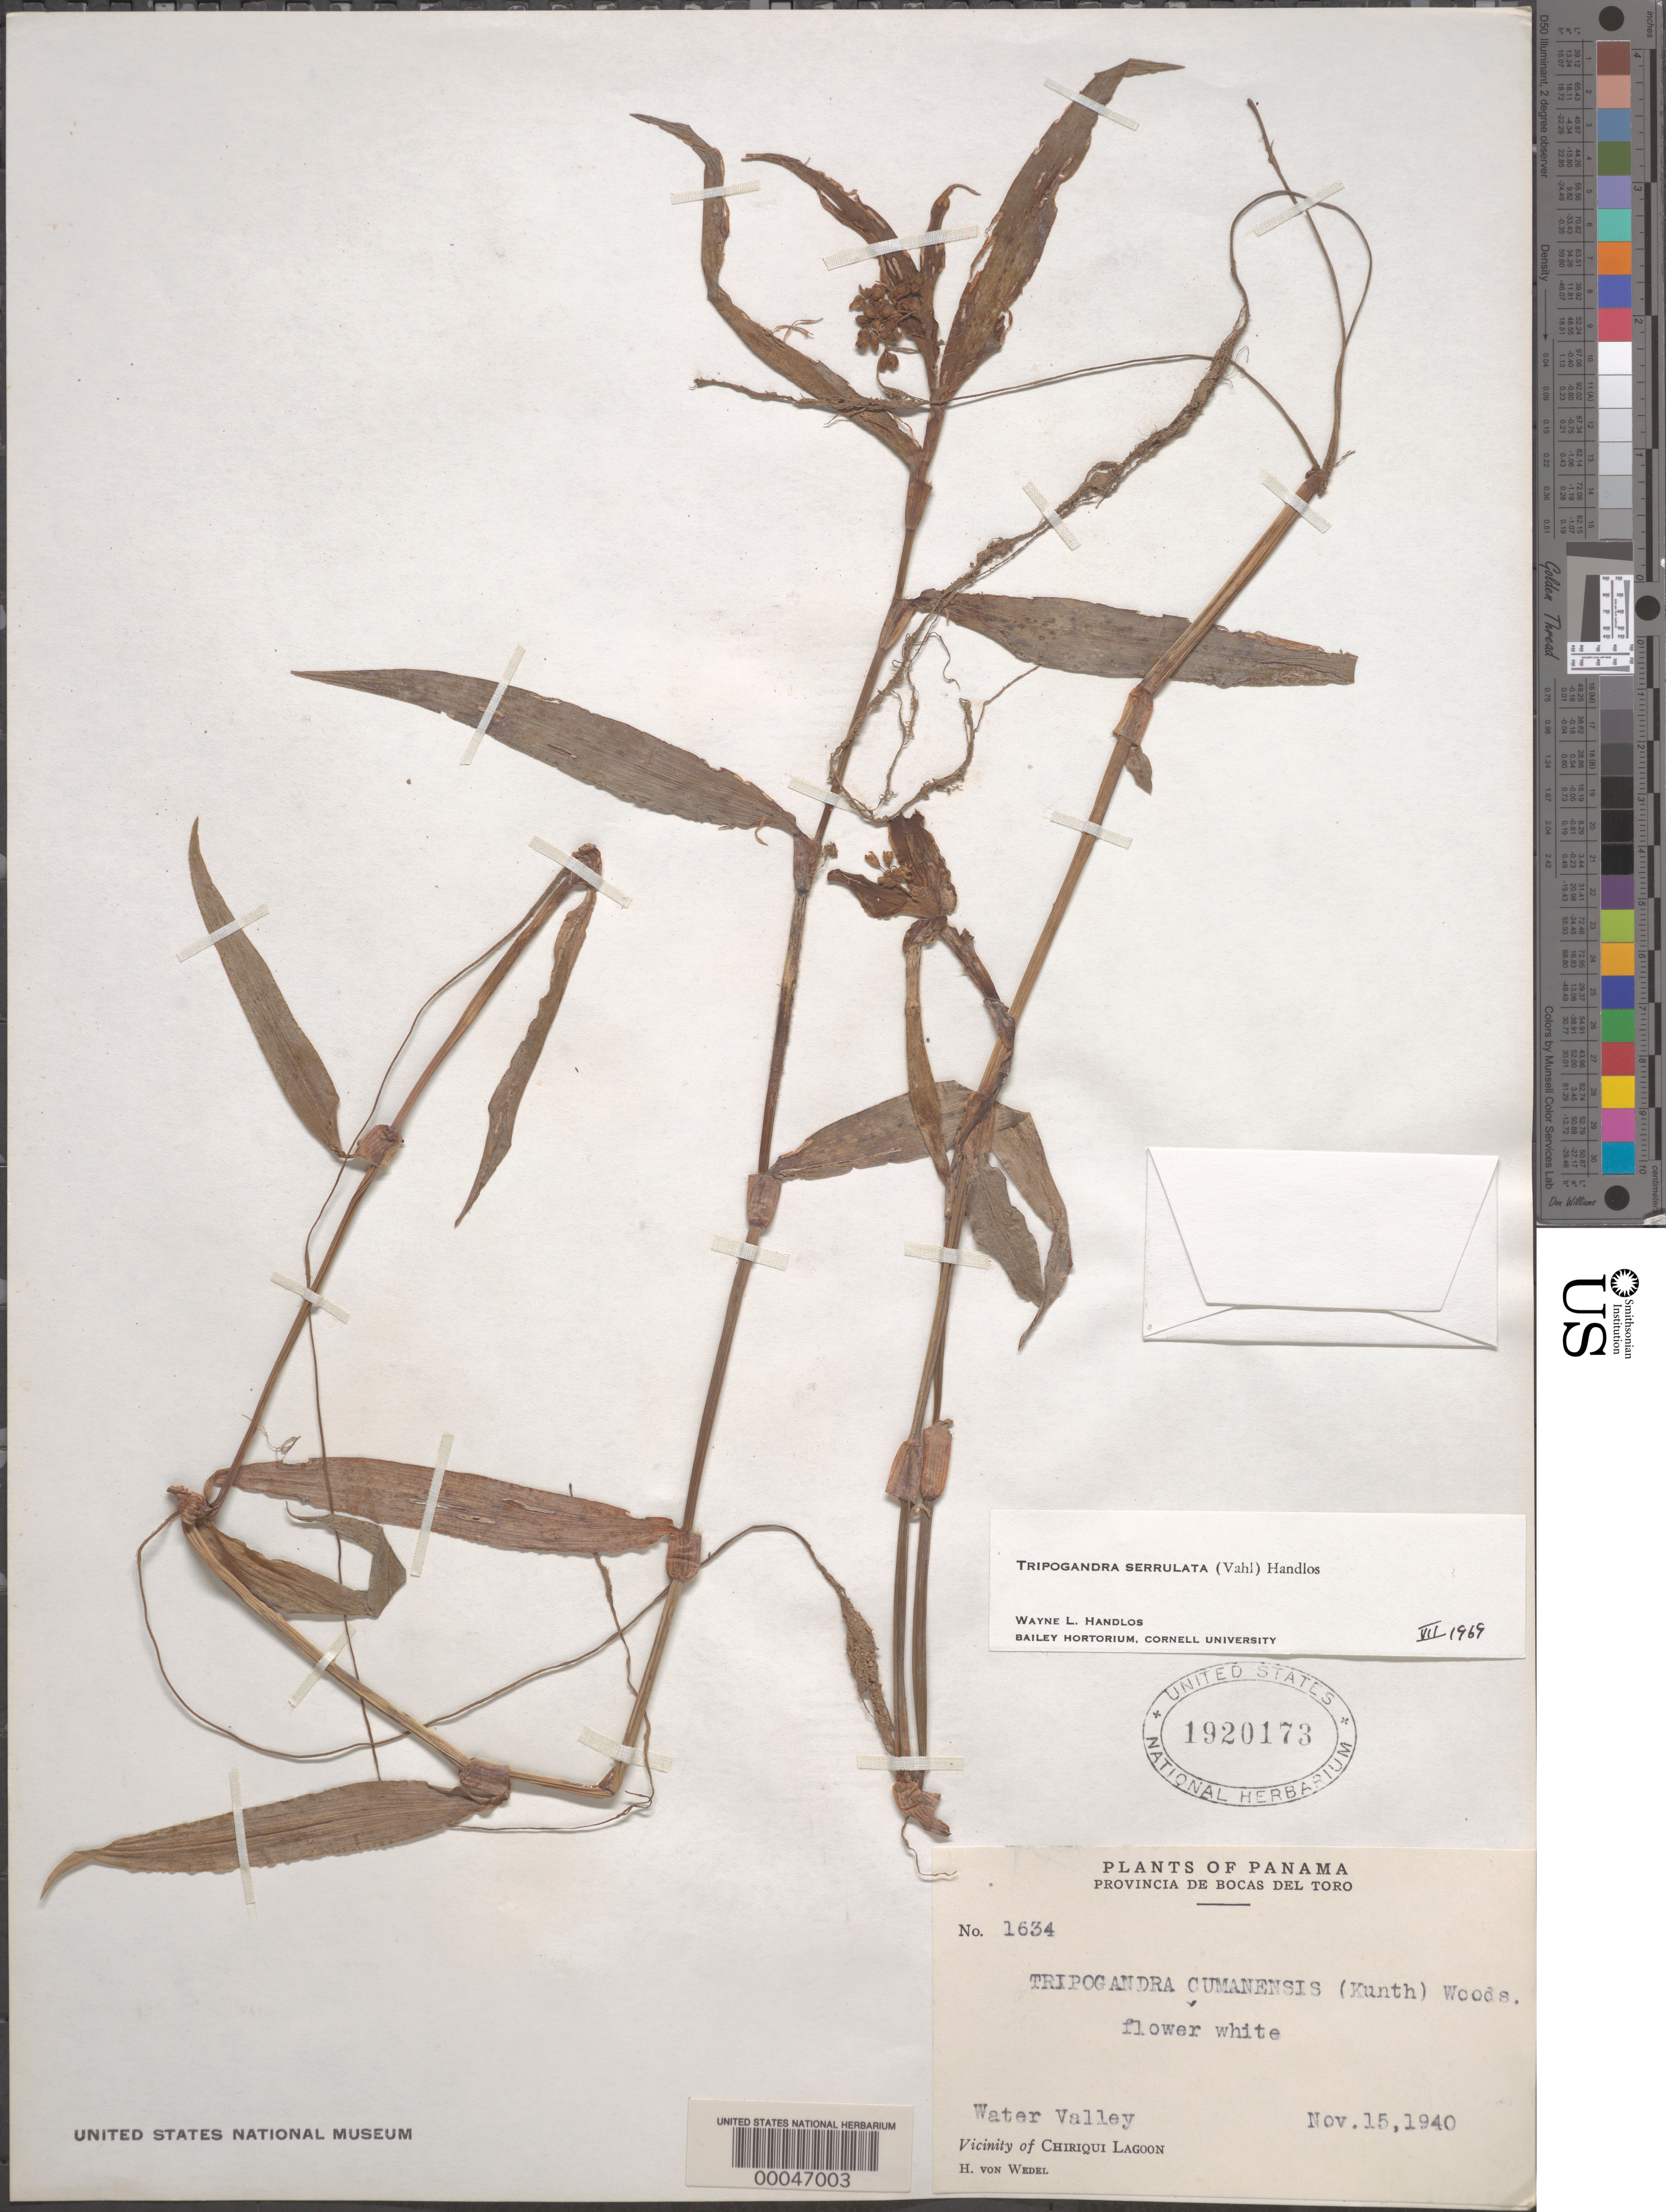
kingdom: Plantae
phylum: Tracheophyta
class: Liliopsida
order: Commelinales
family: Commelinaceae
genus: Tripogandra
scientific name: Tripogandra serrulata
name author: (Vahl) Handlos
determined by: Handlos, W. L.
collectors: H. von Wedel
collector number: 1634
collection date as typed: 15 Nov 1940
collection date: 1940-11-15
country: Panama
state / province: Bocas del Toro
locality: Water Valley, near Chiriquí Lagoon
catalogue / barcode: US 1920173